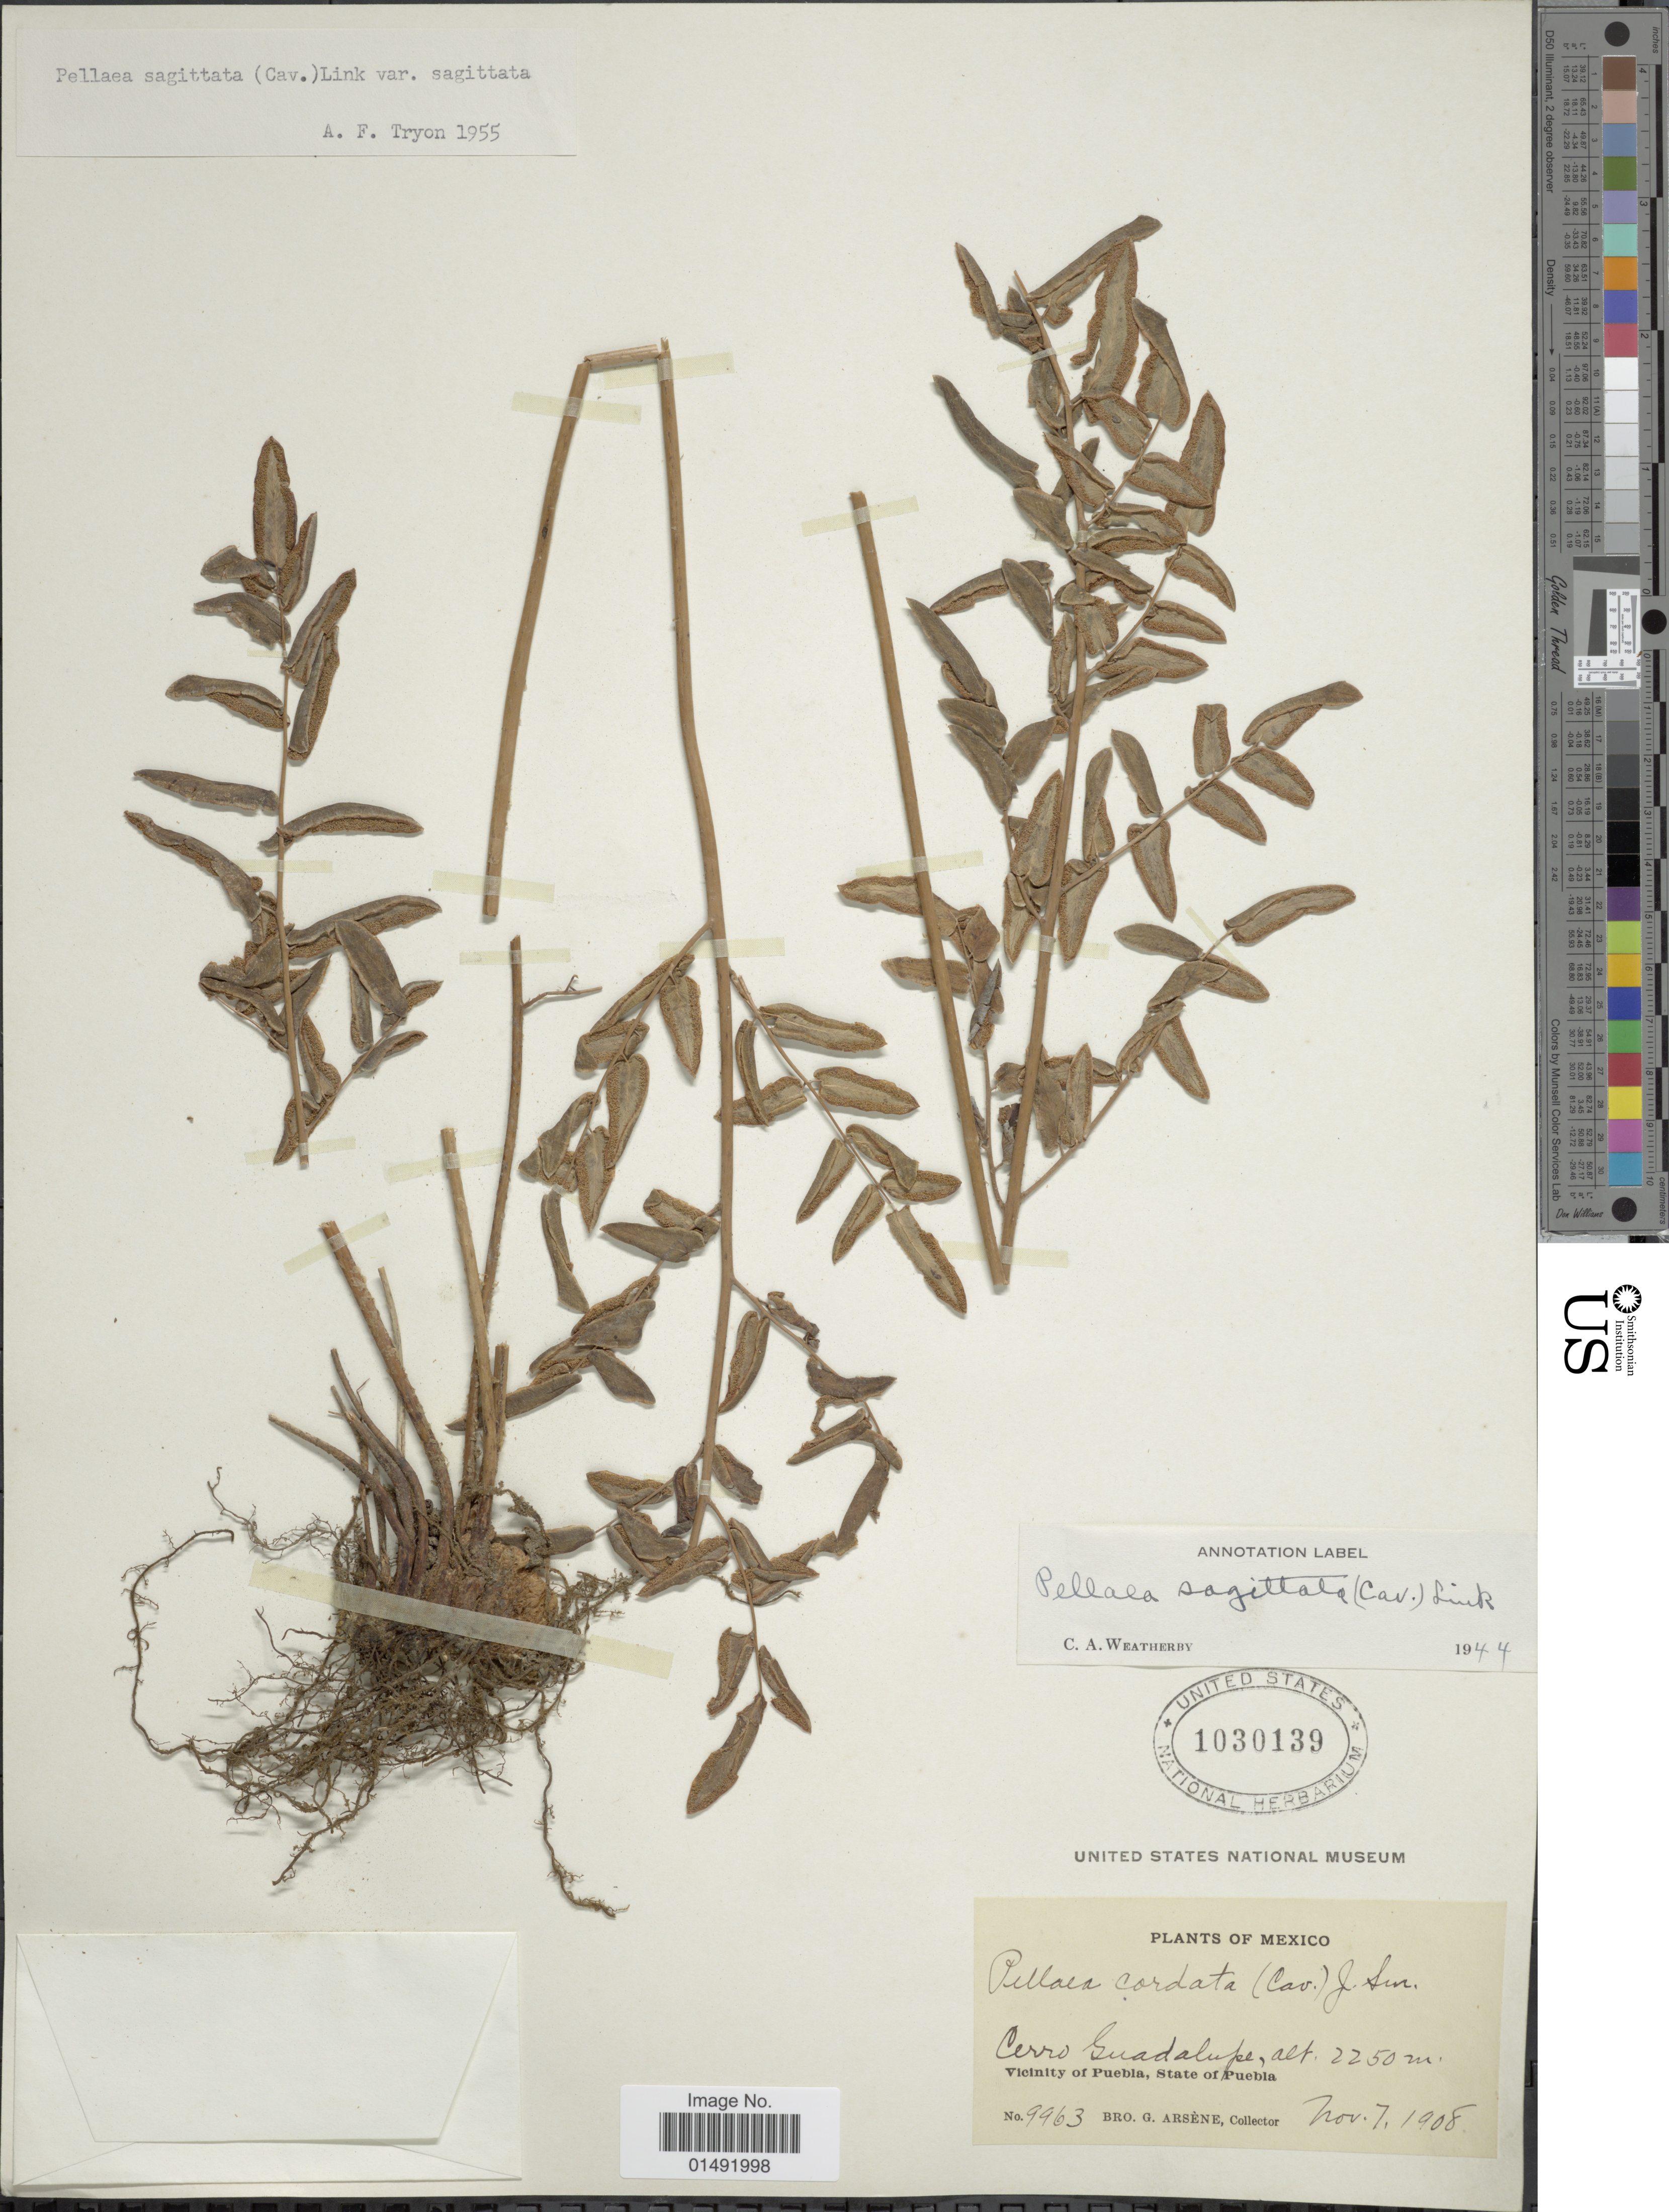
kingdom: Plantae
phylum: Tracheophyta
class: Polypodiopsida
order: Polypodiales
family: Pteridaceae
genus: Pellaea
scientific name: Pellaea sagittata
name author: (Cav.) Link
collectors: Bro. G. Arsène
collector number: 9963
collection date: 1908-11-07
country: Mexico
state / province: Puebla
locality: Cerro Guadalupe, Vicinity of Puebla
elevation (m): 2250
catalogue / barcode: US 1030139